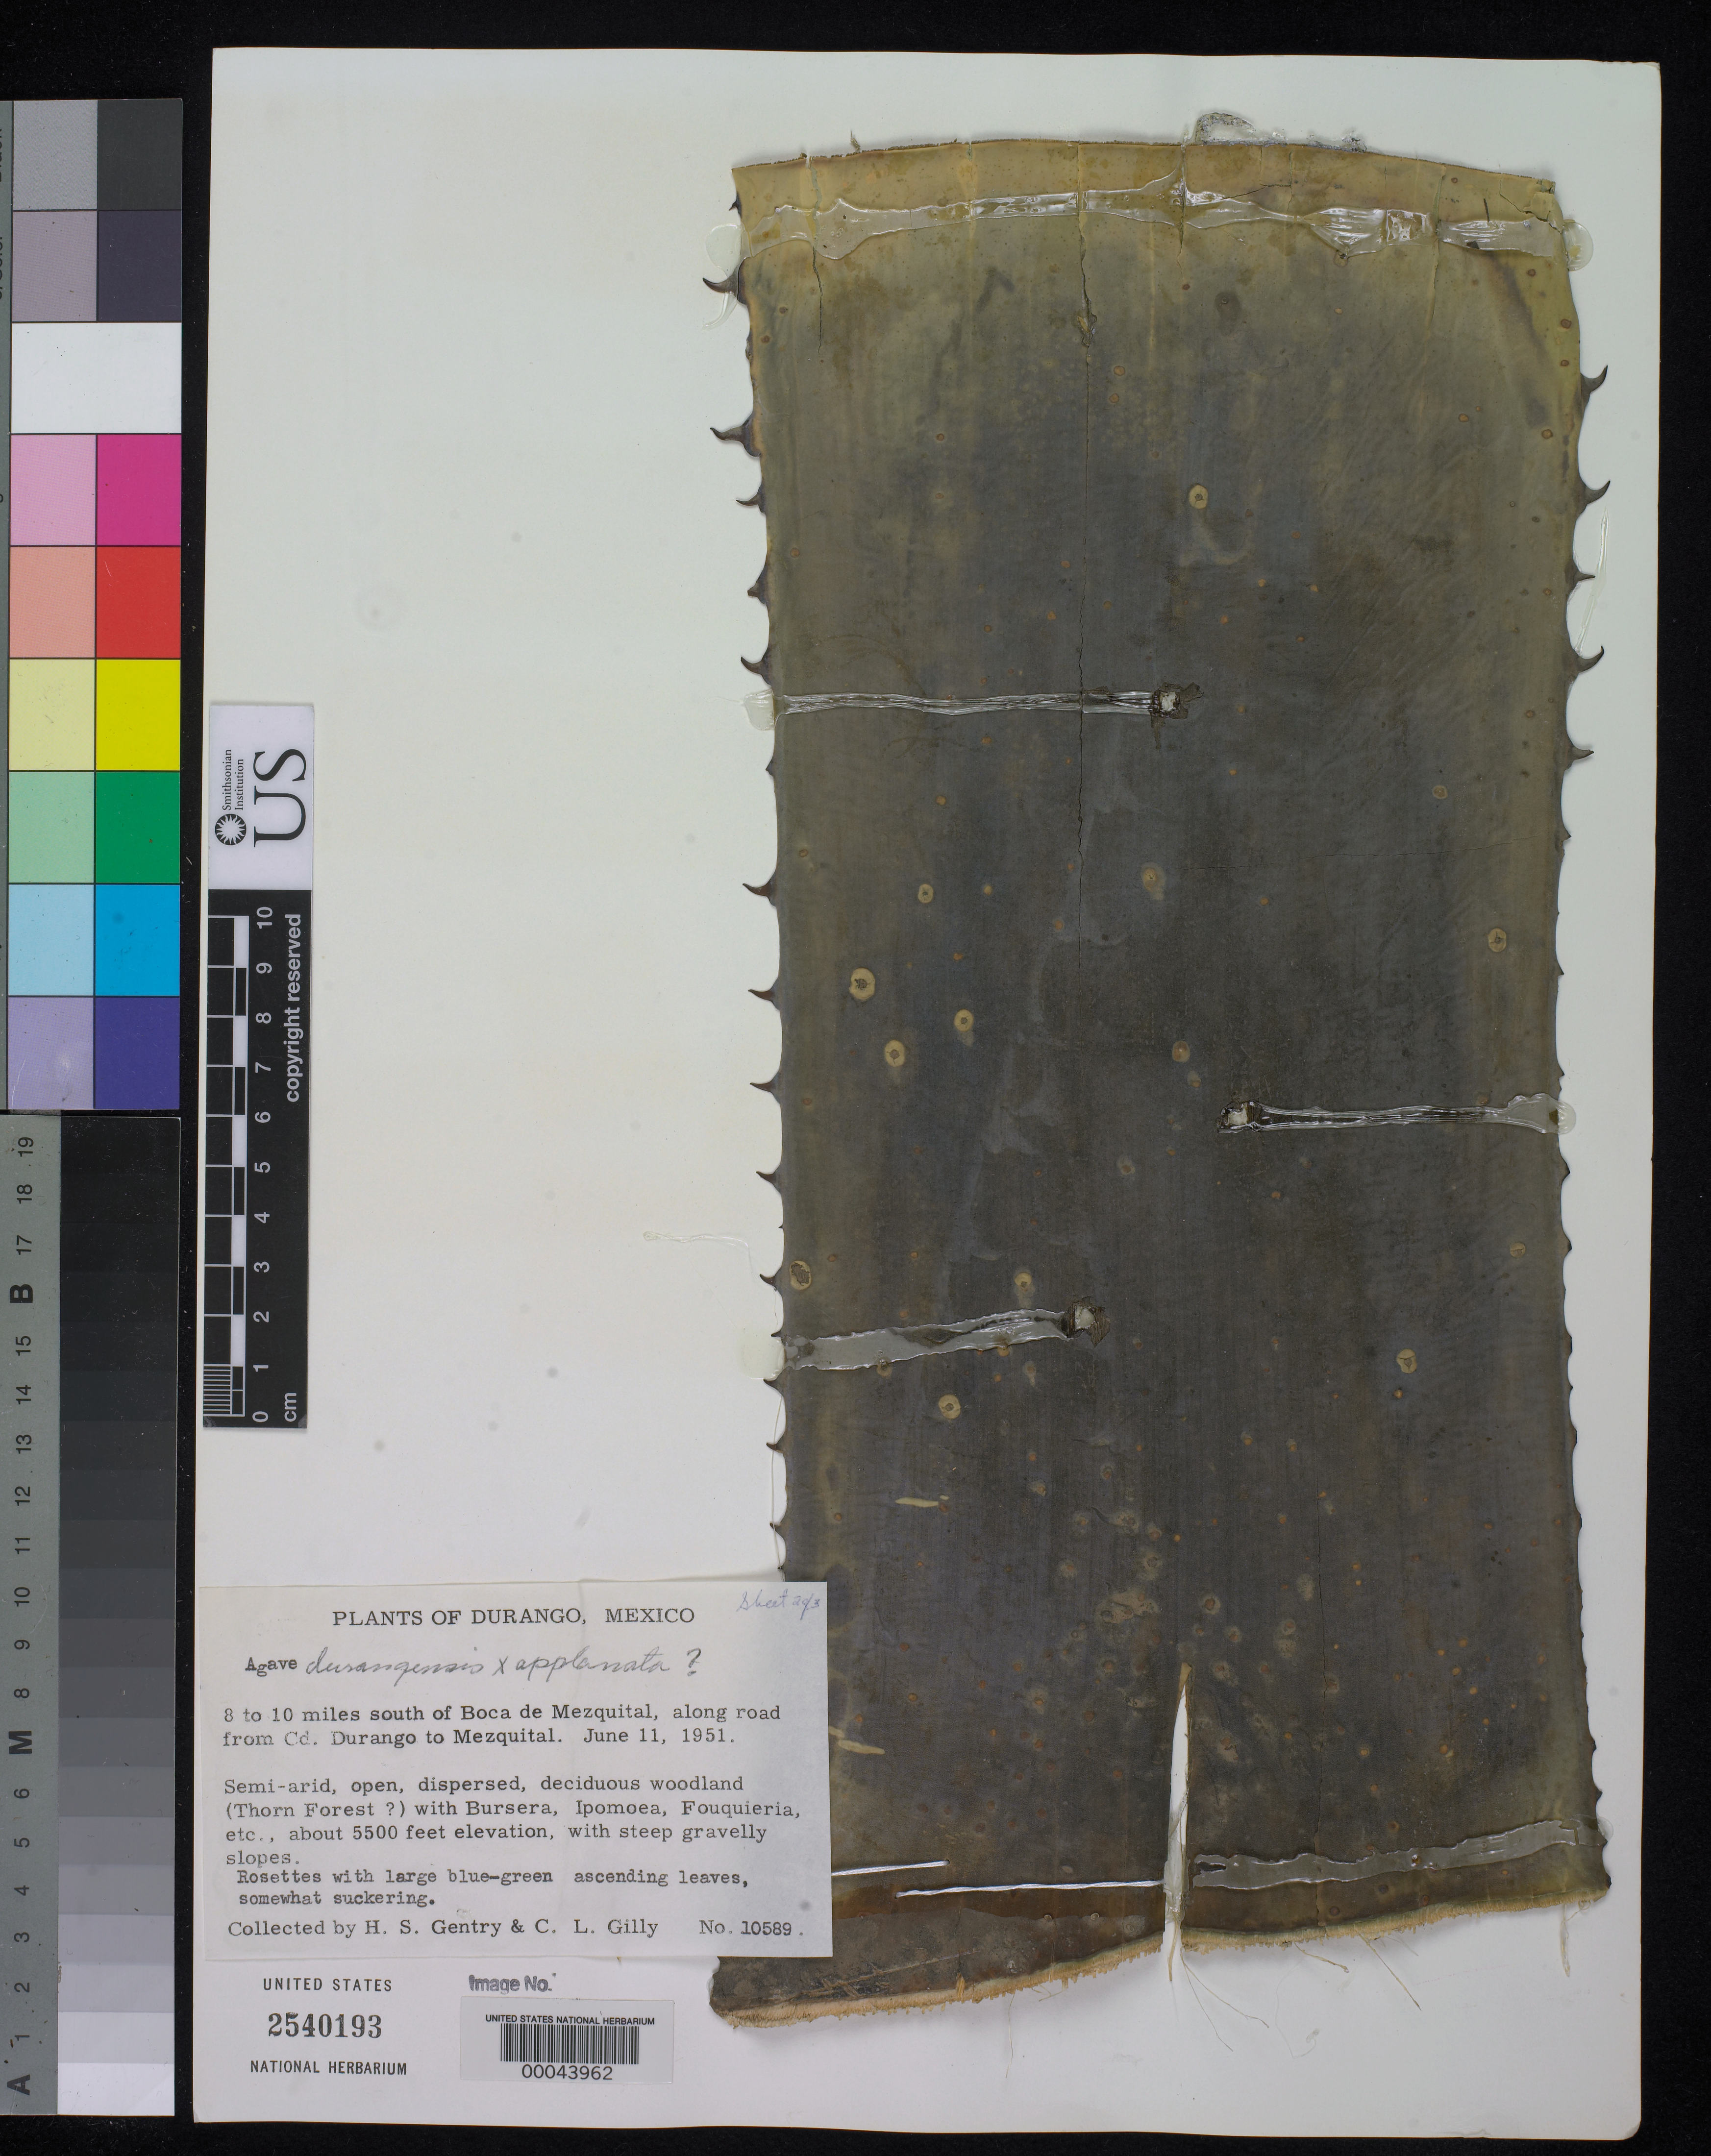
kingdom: Plantae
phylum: Tracheophyta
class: Liliopsida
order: Asparagales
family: Asparagaceae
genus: Agave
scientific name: Agave applanata x A. durangensis Gentry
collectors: H. S. Gentry & C. Gilly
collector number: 10589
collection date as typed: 11 Jun 1951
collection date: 1951-06-11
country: Mexico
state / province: Durango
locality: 8-10 mi S of Boca de Mezquital, along road from Cd Durango to Mezquital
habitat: Semi-arid, open, dispersed, deciduous woodland (thorn forest)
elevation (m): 1676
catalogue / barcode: US 2540193